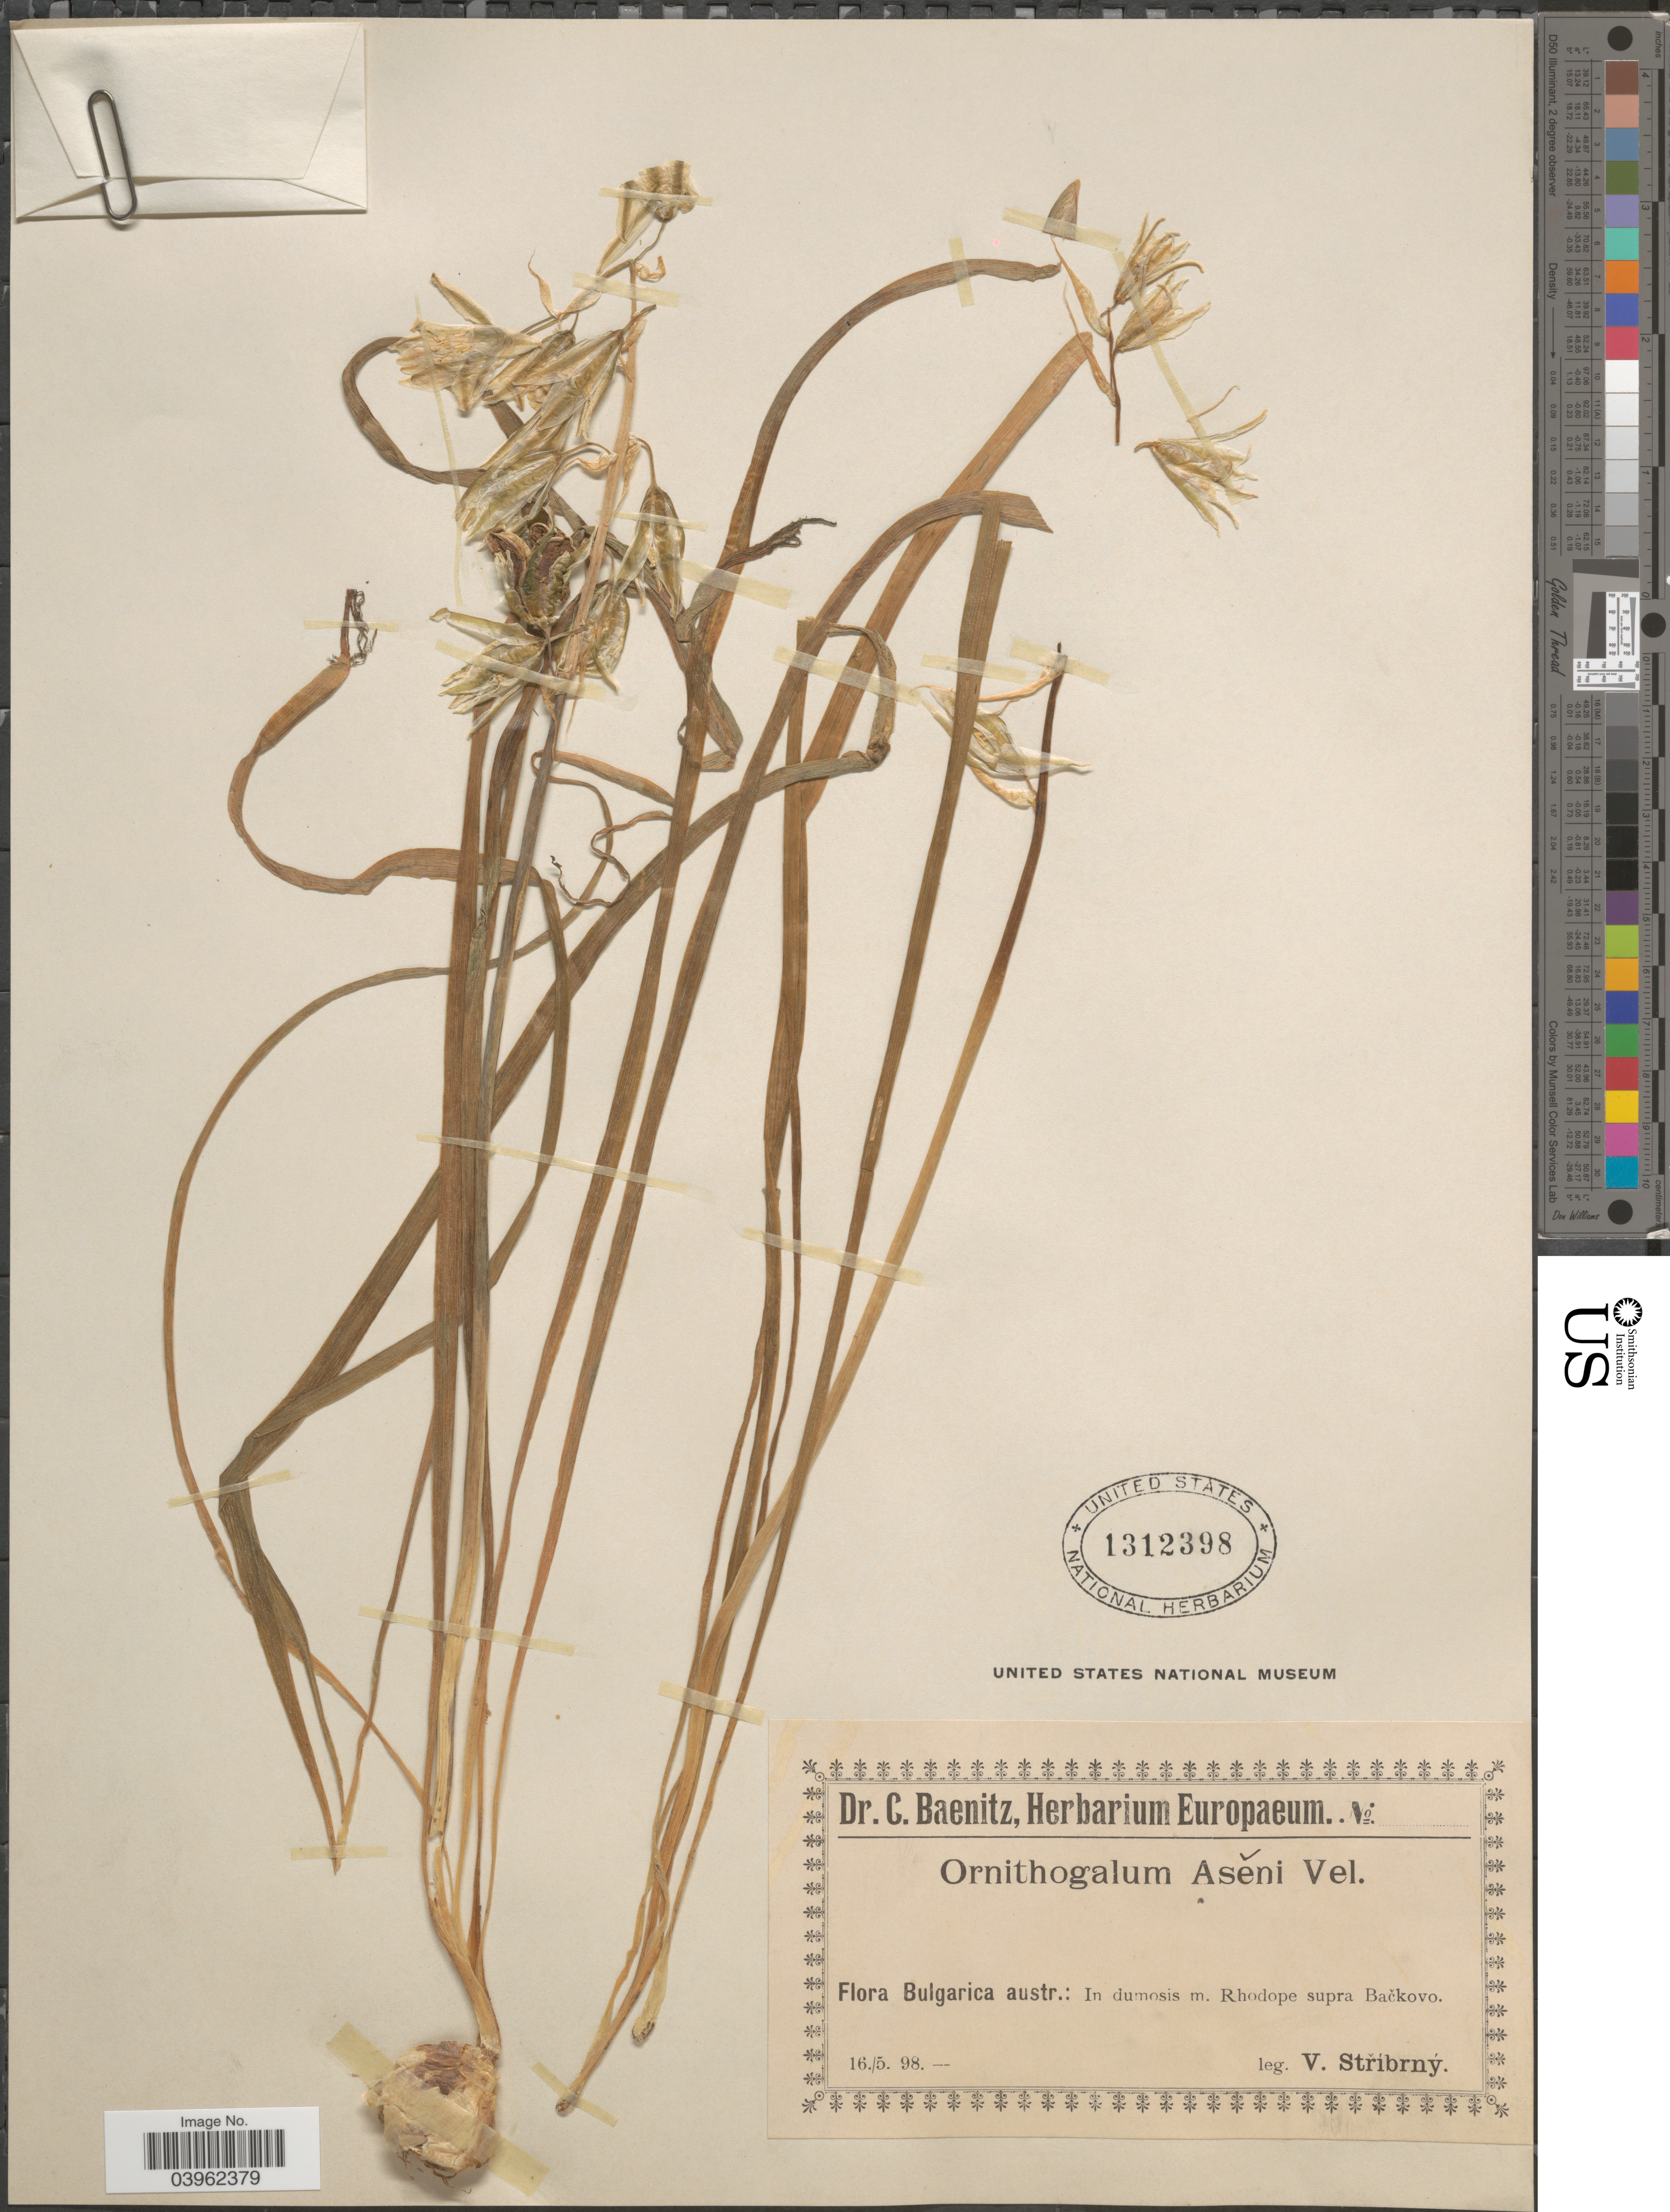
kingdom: Plantae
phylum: Tracheophyta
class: Liliopsida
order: Asparagales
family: Asparagaceae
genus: Ornithogalum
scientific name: Ornithogalum aserni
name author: Velen.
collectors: V. Stribrny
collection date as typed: Transcribed d/m/y: 16/5/98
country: Bulgaria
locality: Bulgarica austr.: In dumosis m. Rhodope supra Bačkovo.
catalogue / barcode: US 1312398